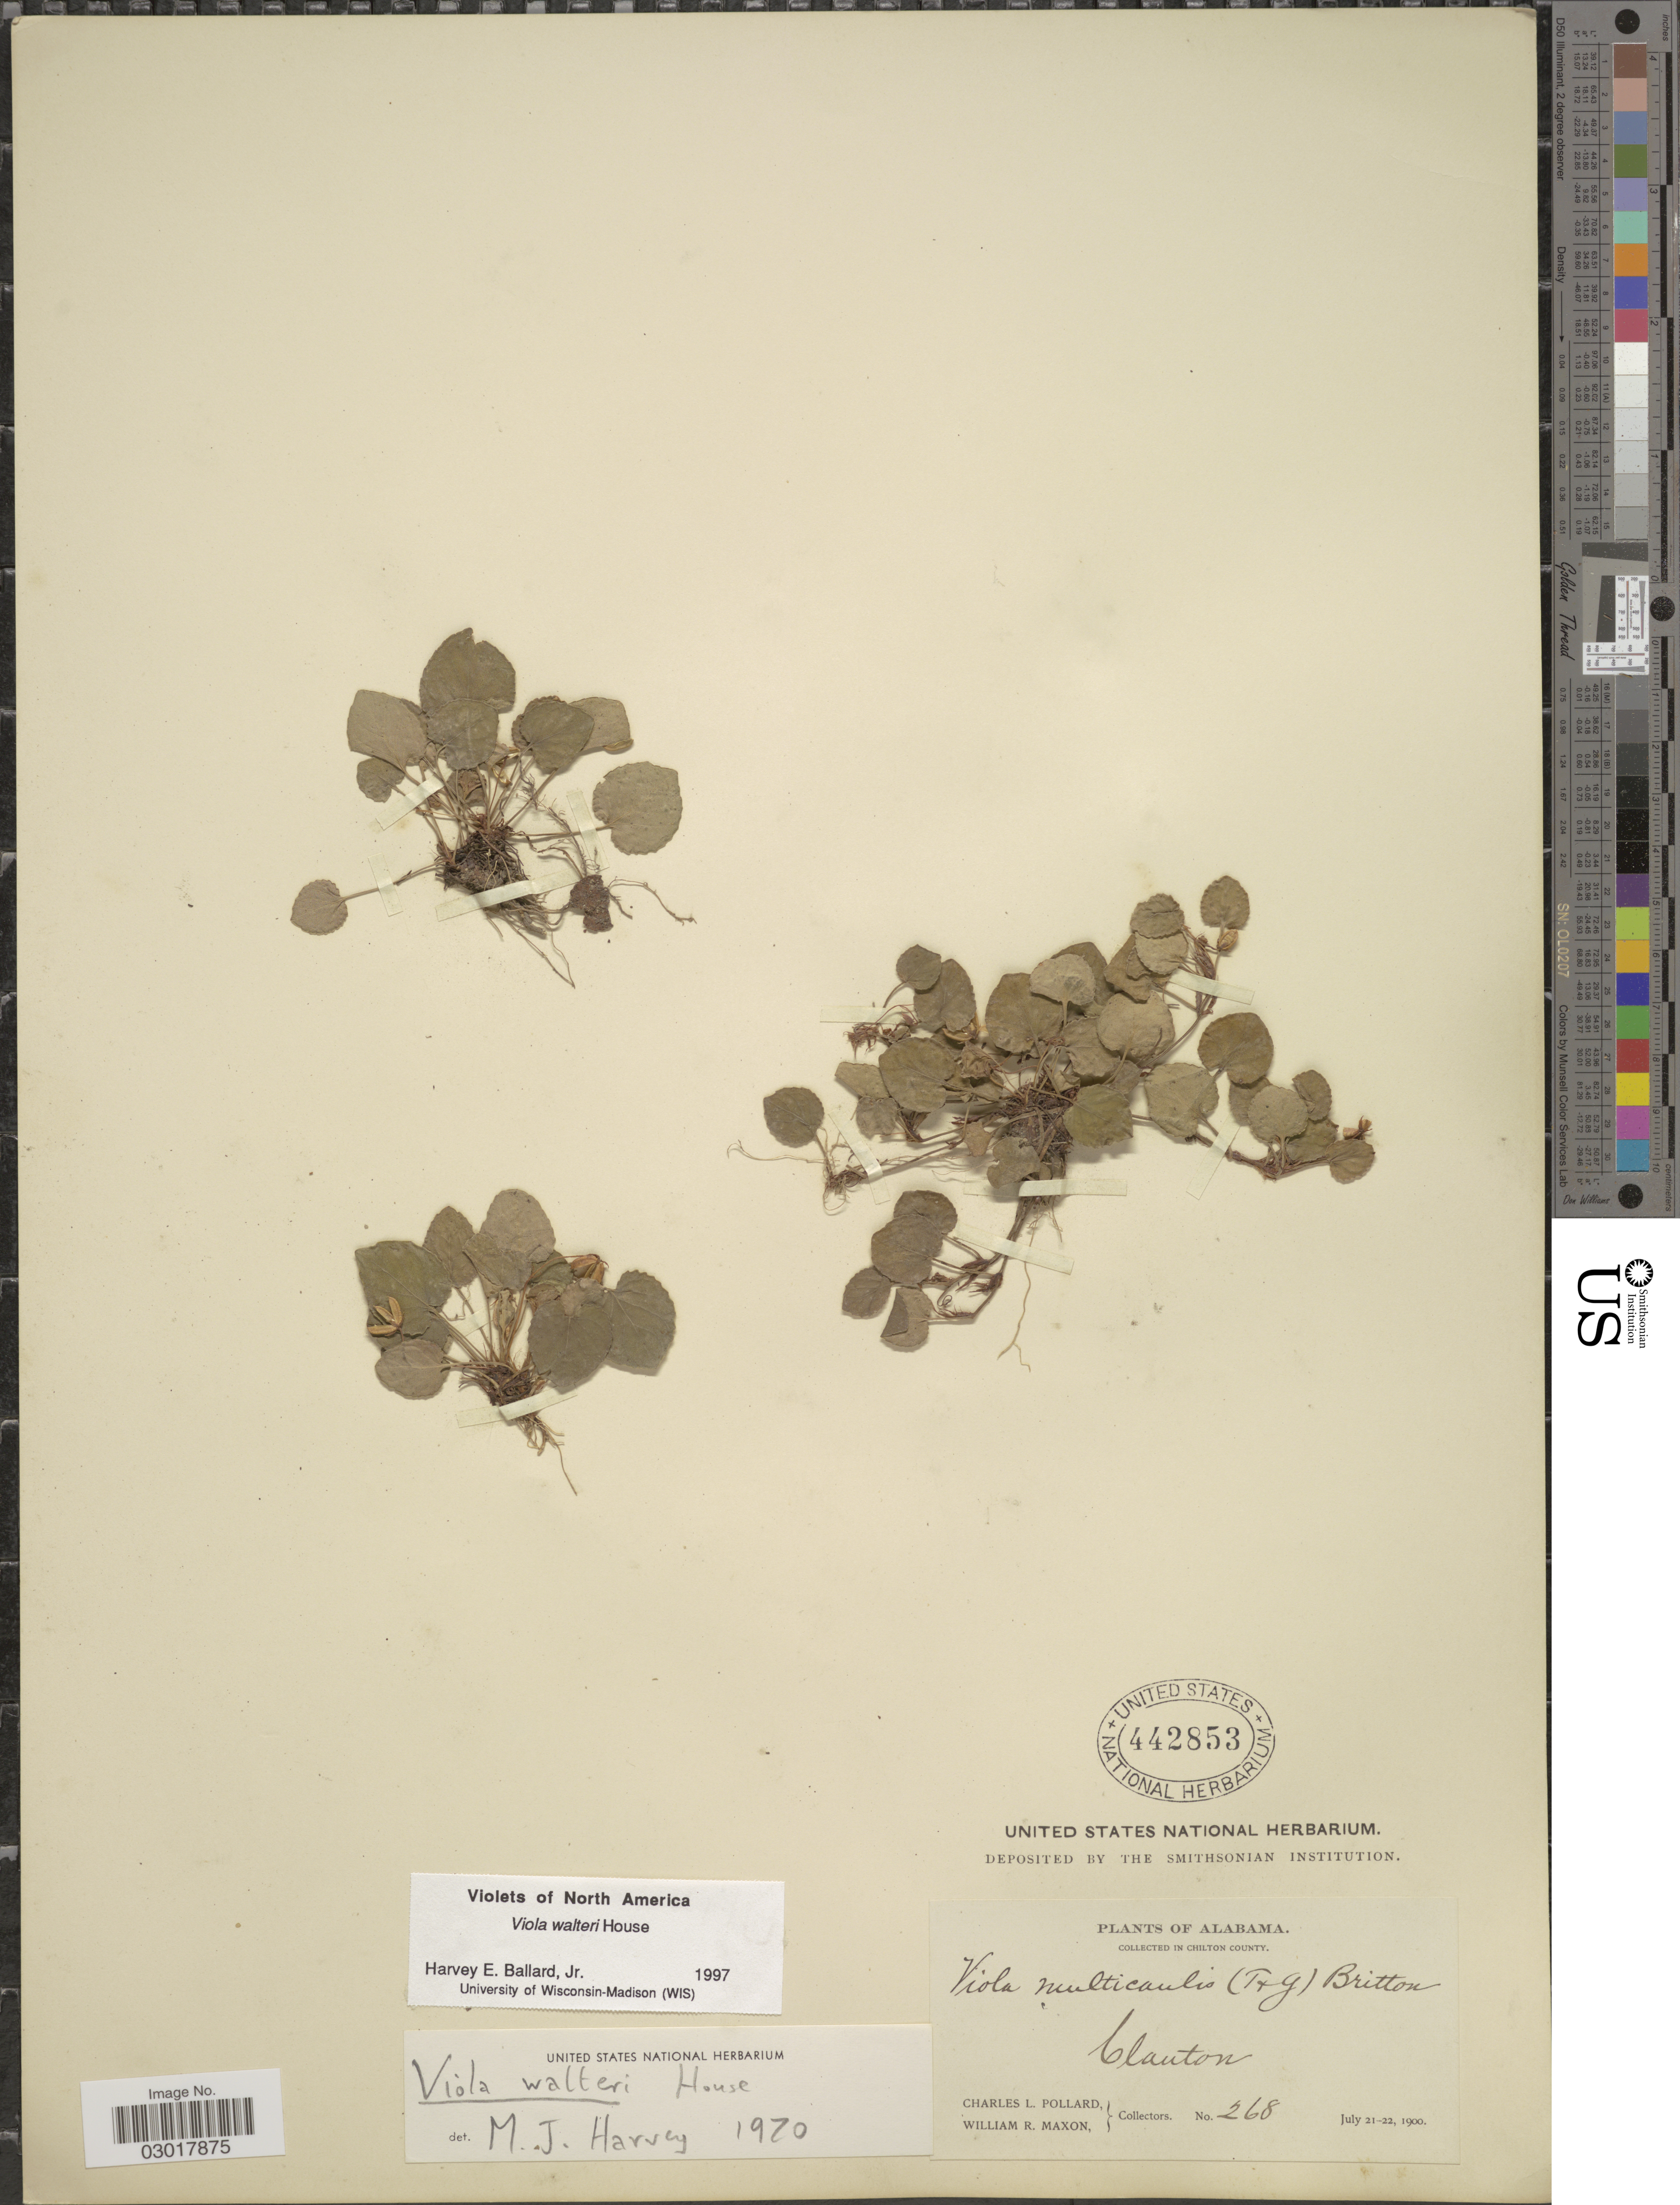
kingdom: Plantae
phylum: Tracheophyta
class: Magnoliopsida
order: Malpighiales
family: Violaceae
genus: Viola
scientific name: Viola walteri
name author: House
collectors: C. L. Pollard & W. R. Maxon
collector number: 268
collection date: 1900-07-21/1900-07-22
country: United States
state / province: Alabama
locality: Collected in Chilton County. Clanton.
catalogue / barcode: US 442853